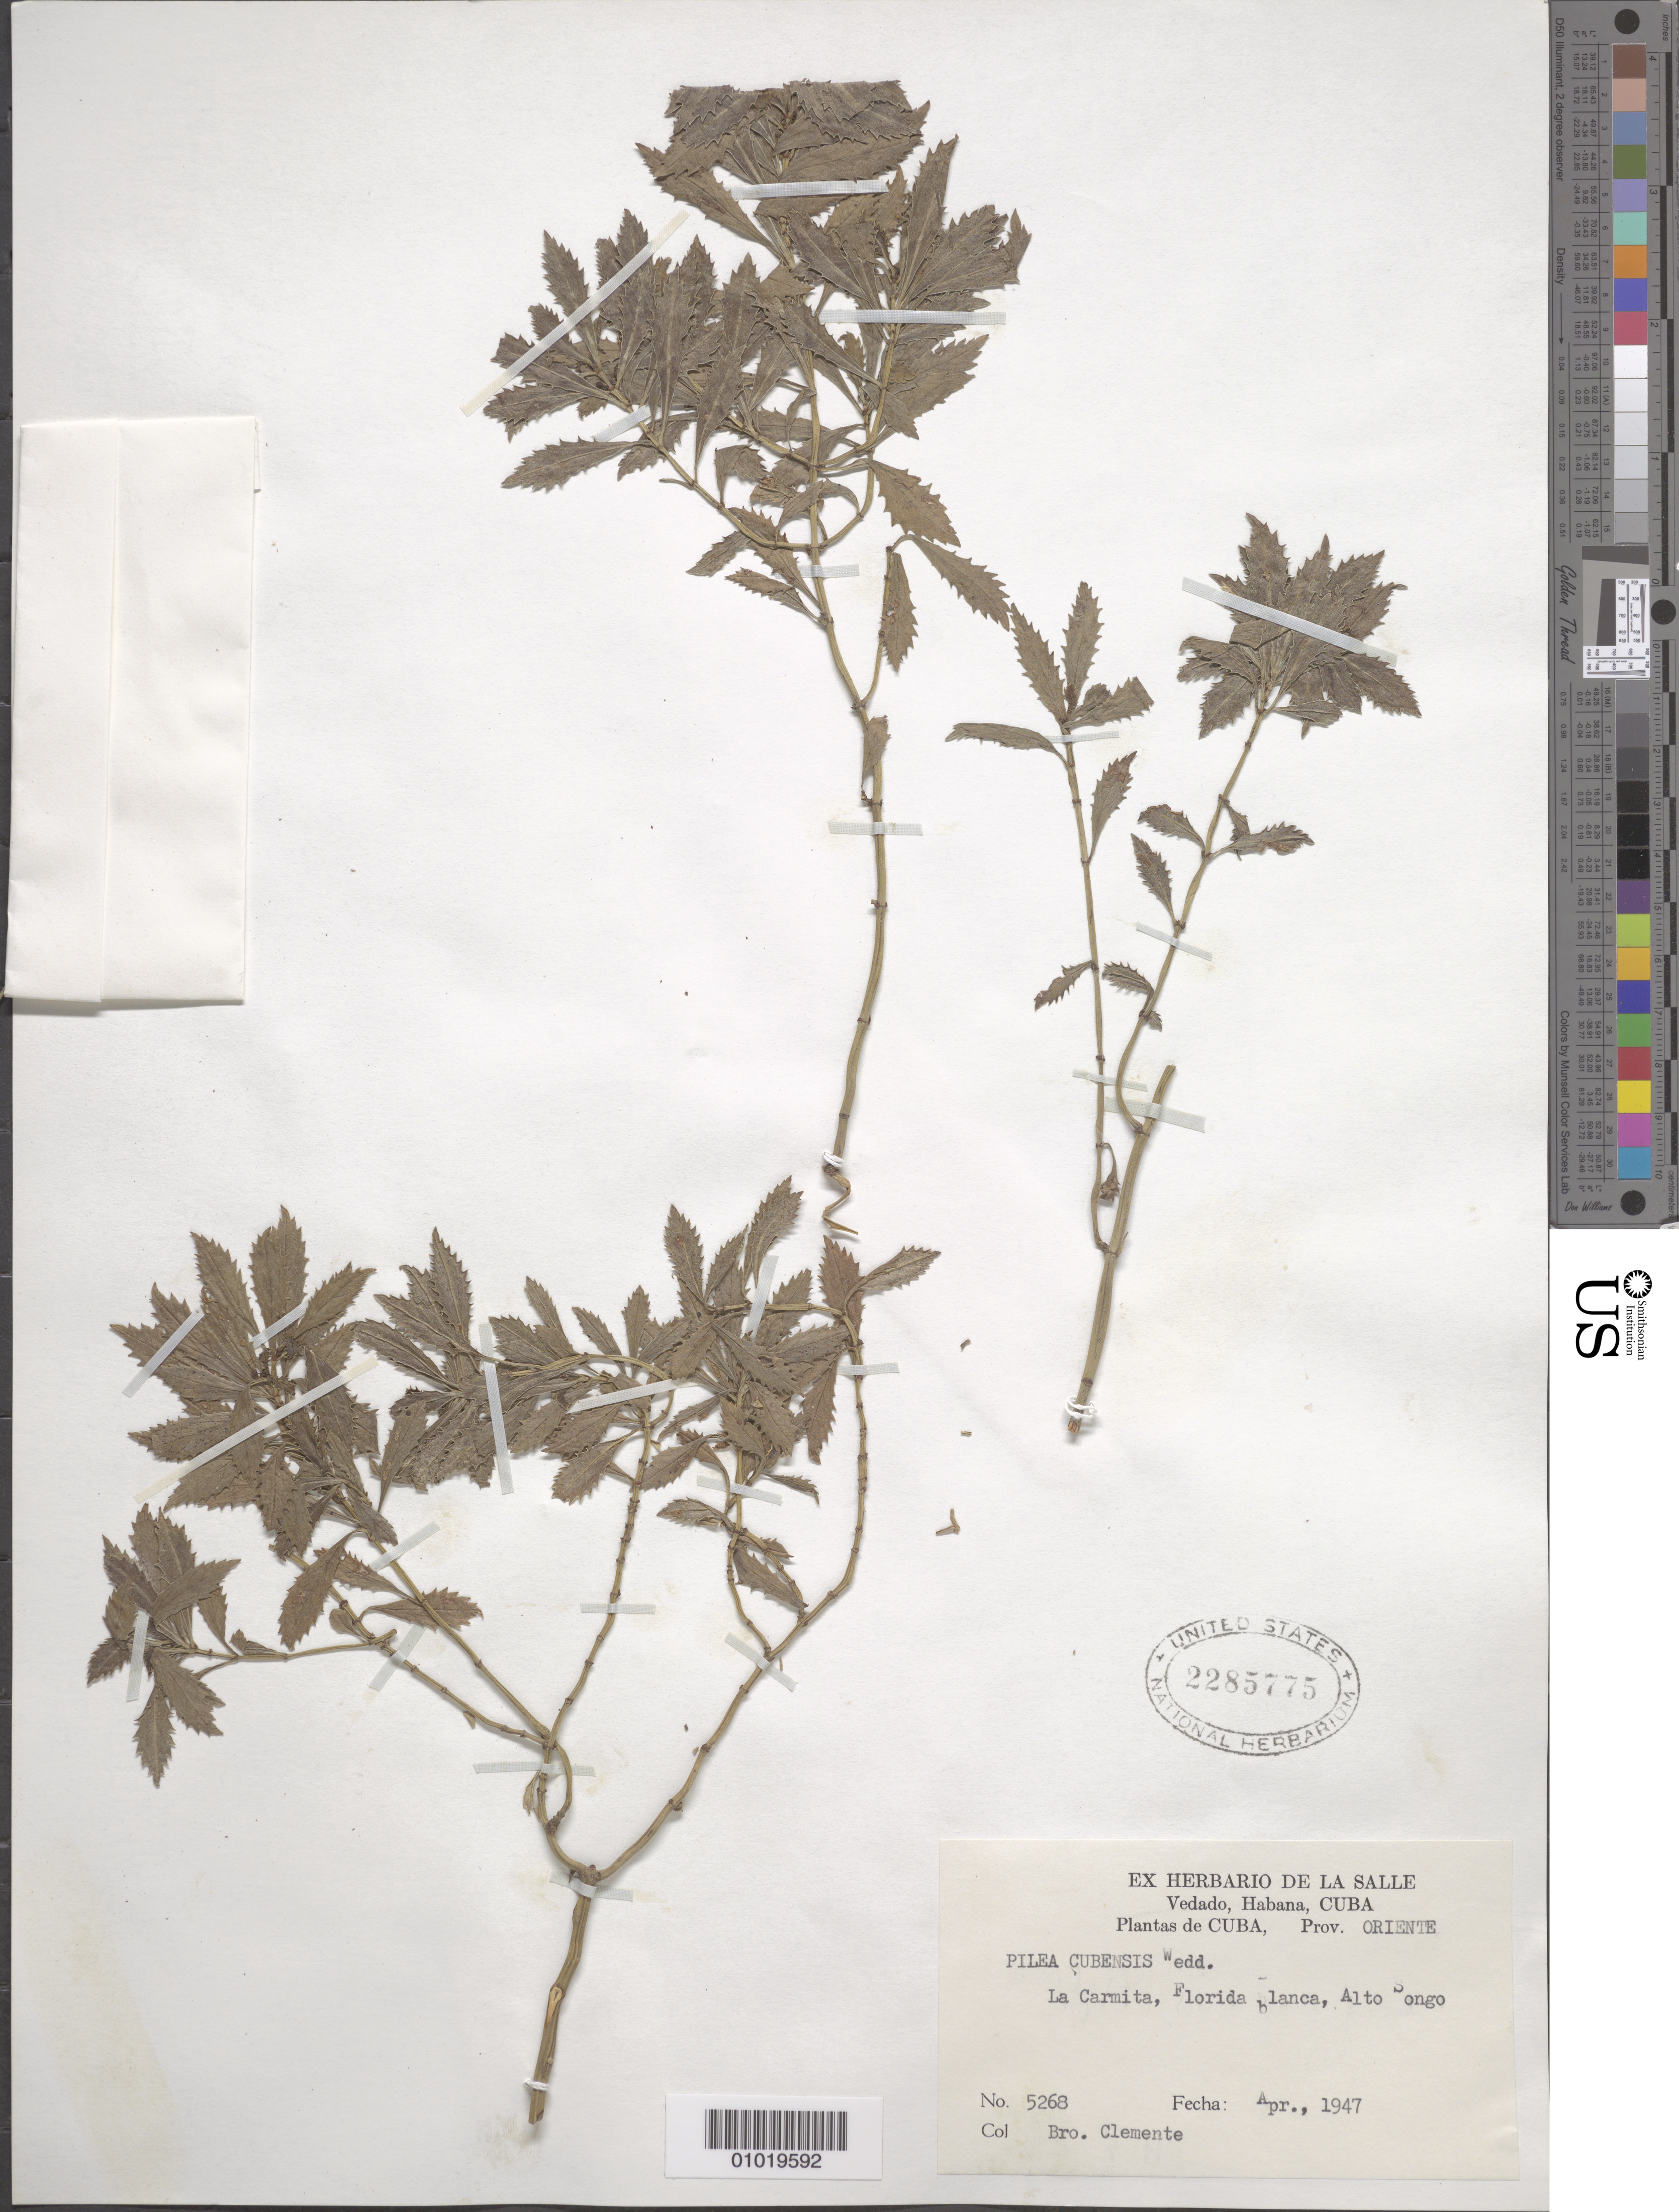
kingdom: Plantae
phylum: Tracheophyta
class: Magnoliopsida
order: Rosales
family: Urticaceae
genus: Pilea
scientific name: Pilea cubensis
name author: Wedd.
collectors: Bro. Clemente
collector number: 5268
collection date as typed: Apr 1947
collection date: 1947-04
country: Cuba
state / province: Santiago de Cuba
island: Cuba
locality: La Carmita, Florida blanca, Alto Songo, Oriente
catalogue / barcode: US 2285775